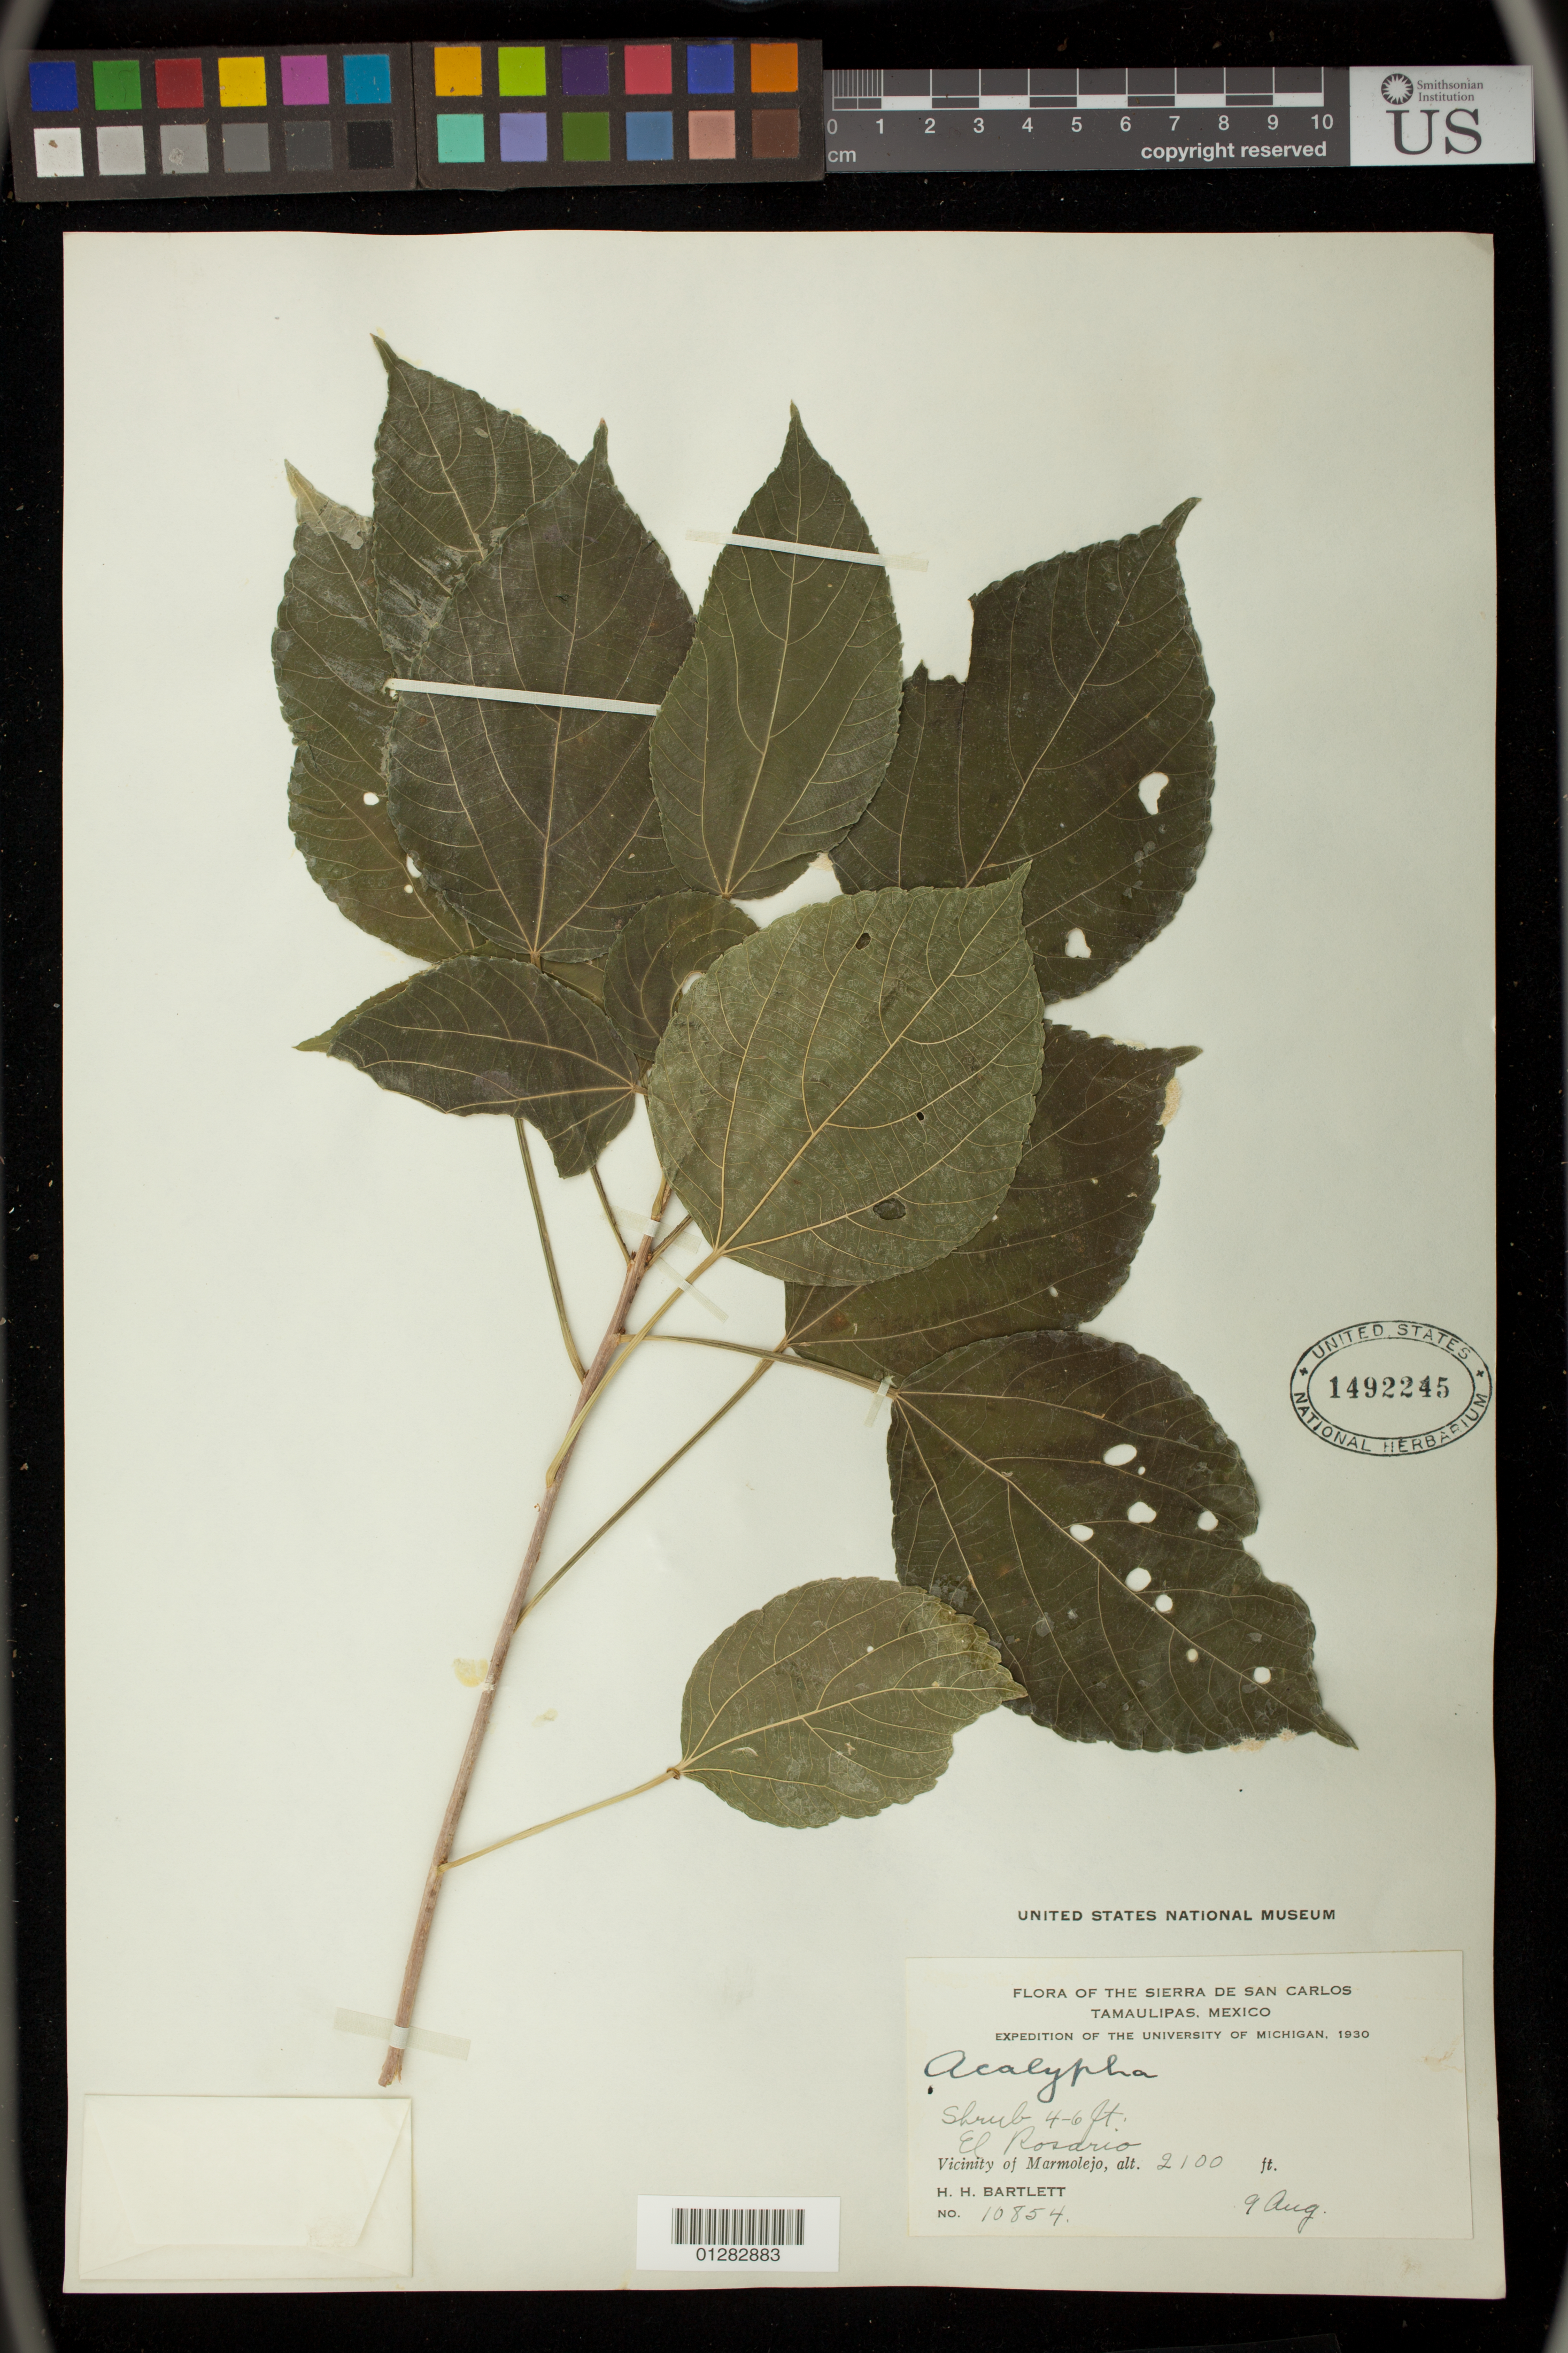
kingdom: Plantae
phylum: Tracheophyta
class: Magnoliopsida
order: Malpighiales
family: Euphorbiaceae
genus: Acalypha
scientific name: Acalypha sp.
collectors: H. H. Bartlett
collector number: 10854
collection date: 1930-08-09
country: Mexico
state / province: Tamaulipas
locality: El Rosario, vicinity of Marmolejo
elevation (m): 640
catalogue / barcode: US 1492245